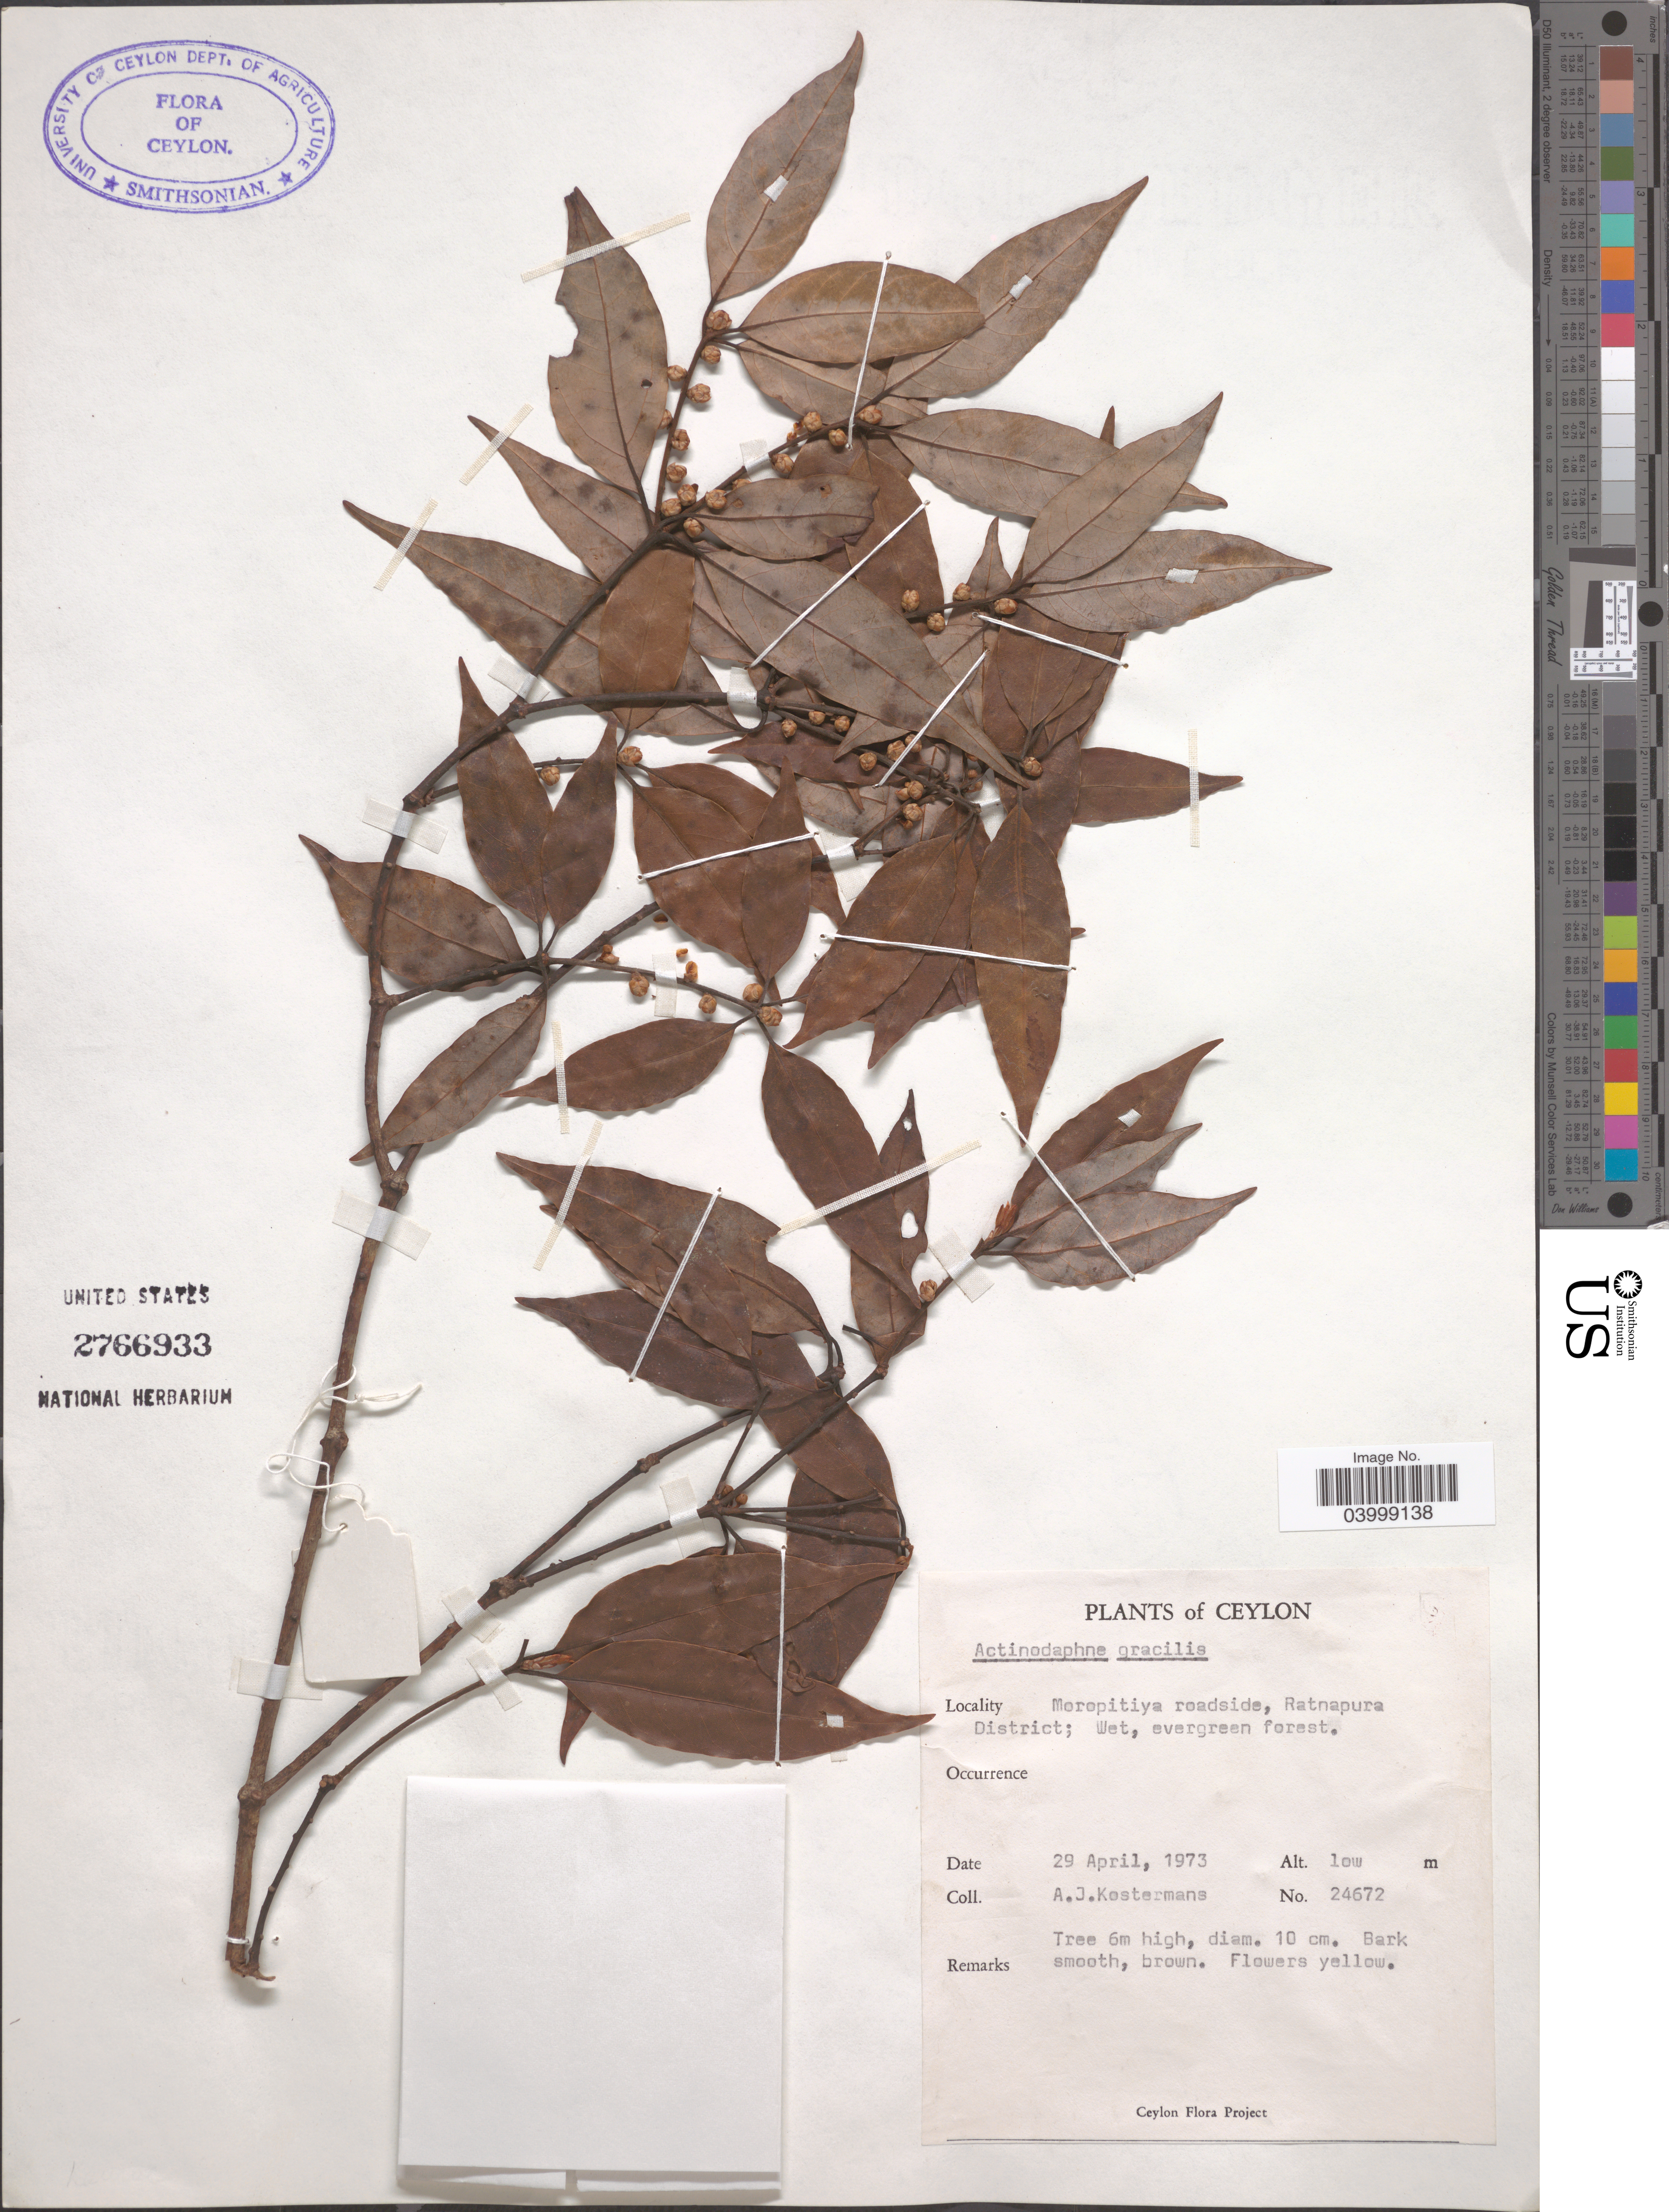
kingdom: Plantae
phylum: Tracheophyta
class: Magnoliopsida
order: Laurales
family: Lauraceae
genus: Actinodaphne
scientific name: Actinodaphne gracilis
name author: Miq.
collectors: A. J. G. Kostermans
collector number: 24672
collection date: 1973-04-29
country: Sri Lanka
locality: Ceylon. Moropitiya roadside, Ratnapura District.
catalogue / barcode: US 2766933